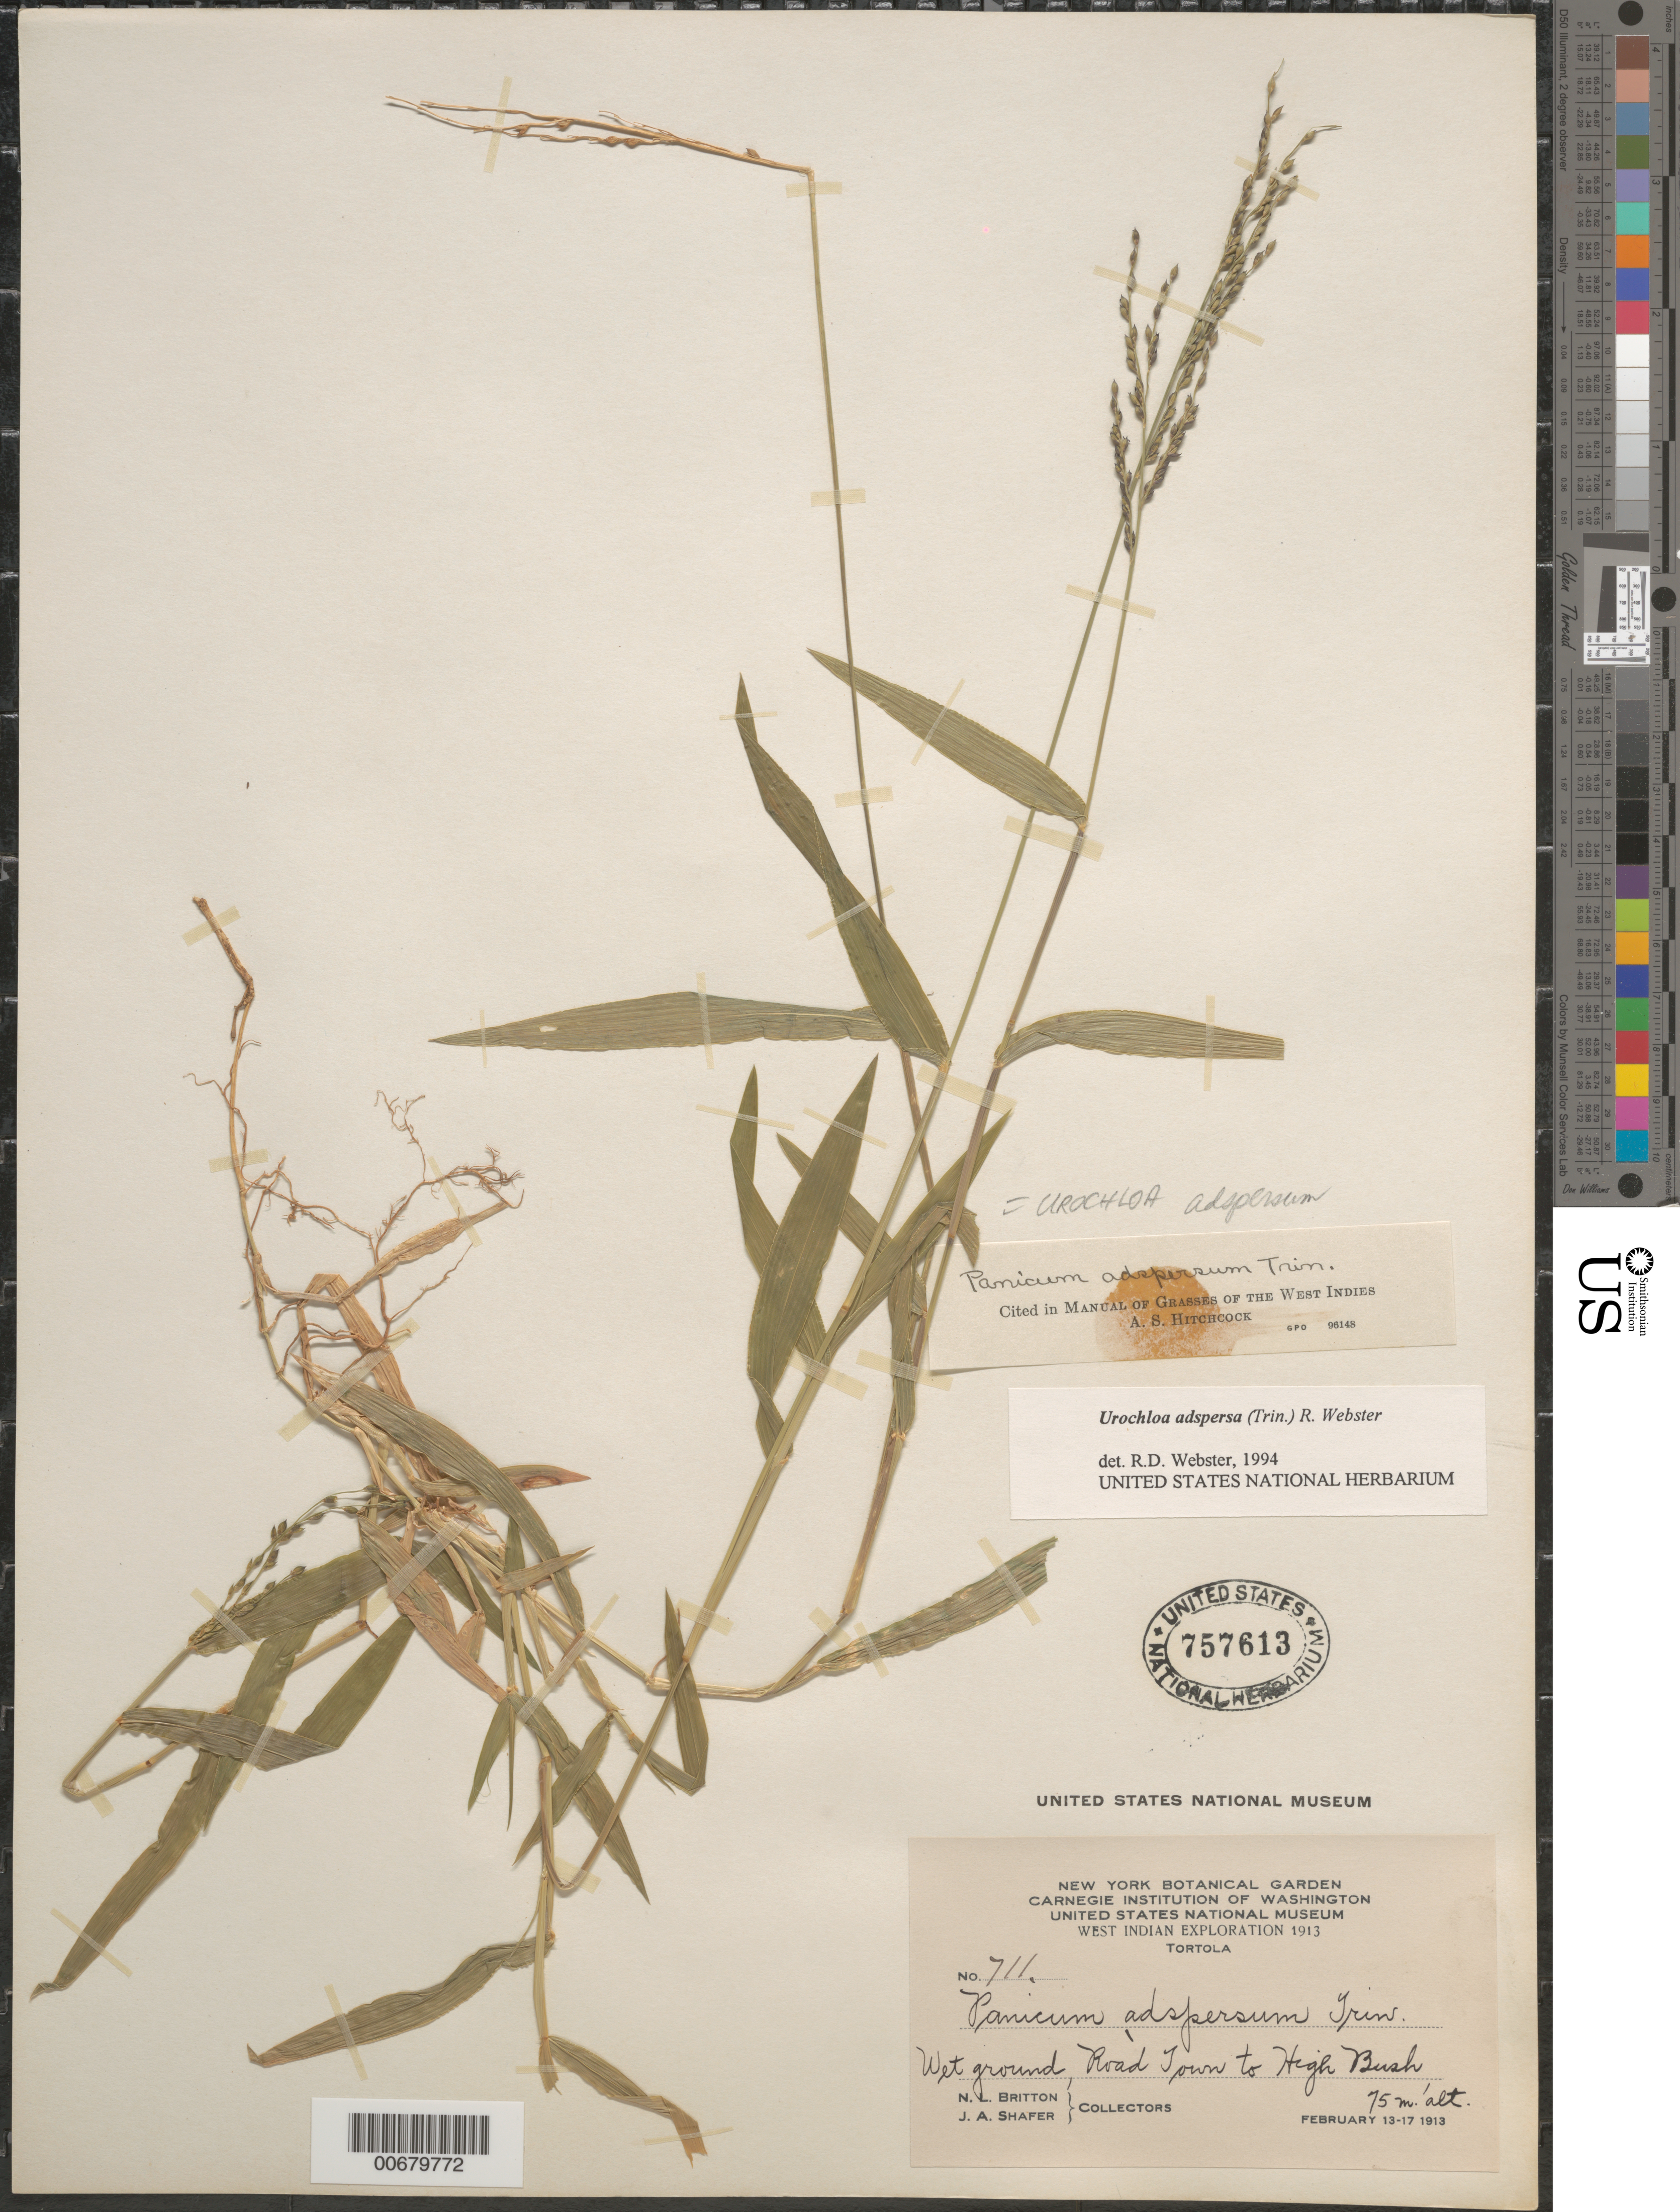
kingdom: Plantae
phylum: Tracheophyta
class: Liliopsida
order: Poales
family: Poaceae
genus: Urochloa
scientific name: Urochloa adspersa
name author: (Trin.) R.D. Webster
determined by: Webster, Robert D.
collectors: N. Britton & J. A. Shafer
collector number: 711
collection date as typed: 13 Feb 1913 to 17 Feb 1913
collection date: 1913-02-13/1913-02-17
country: British Virgin Islands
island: Tortola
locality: Tortola; Road Town to High Bush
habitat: Wet ground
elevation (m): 75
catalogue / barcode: US 757613